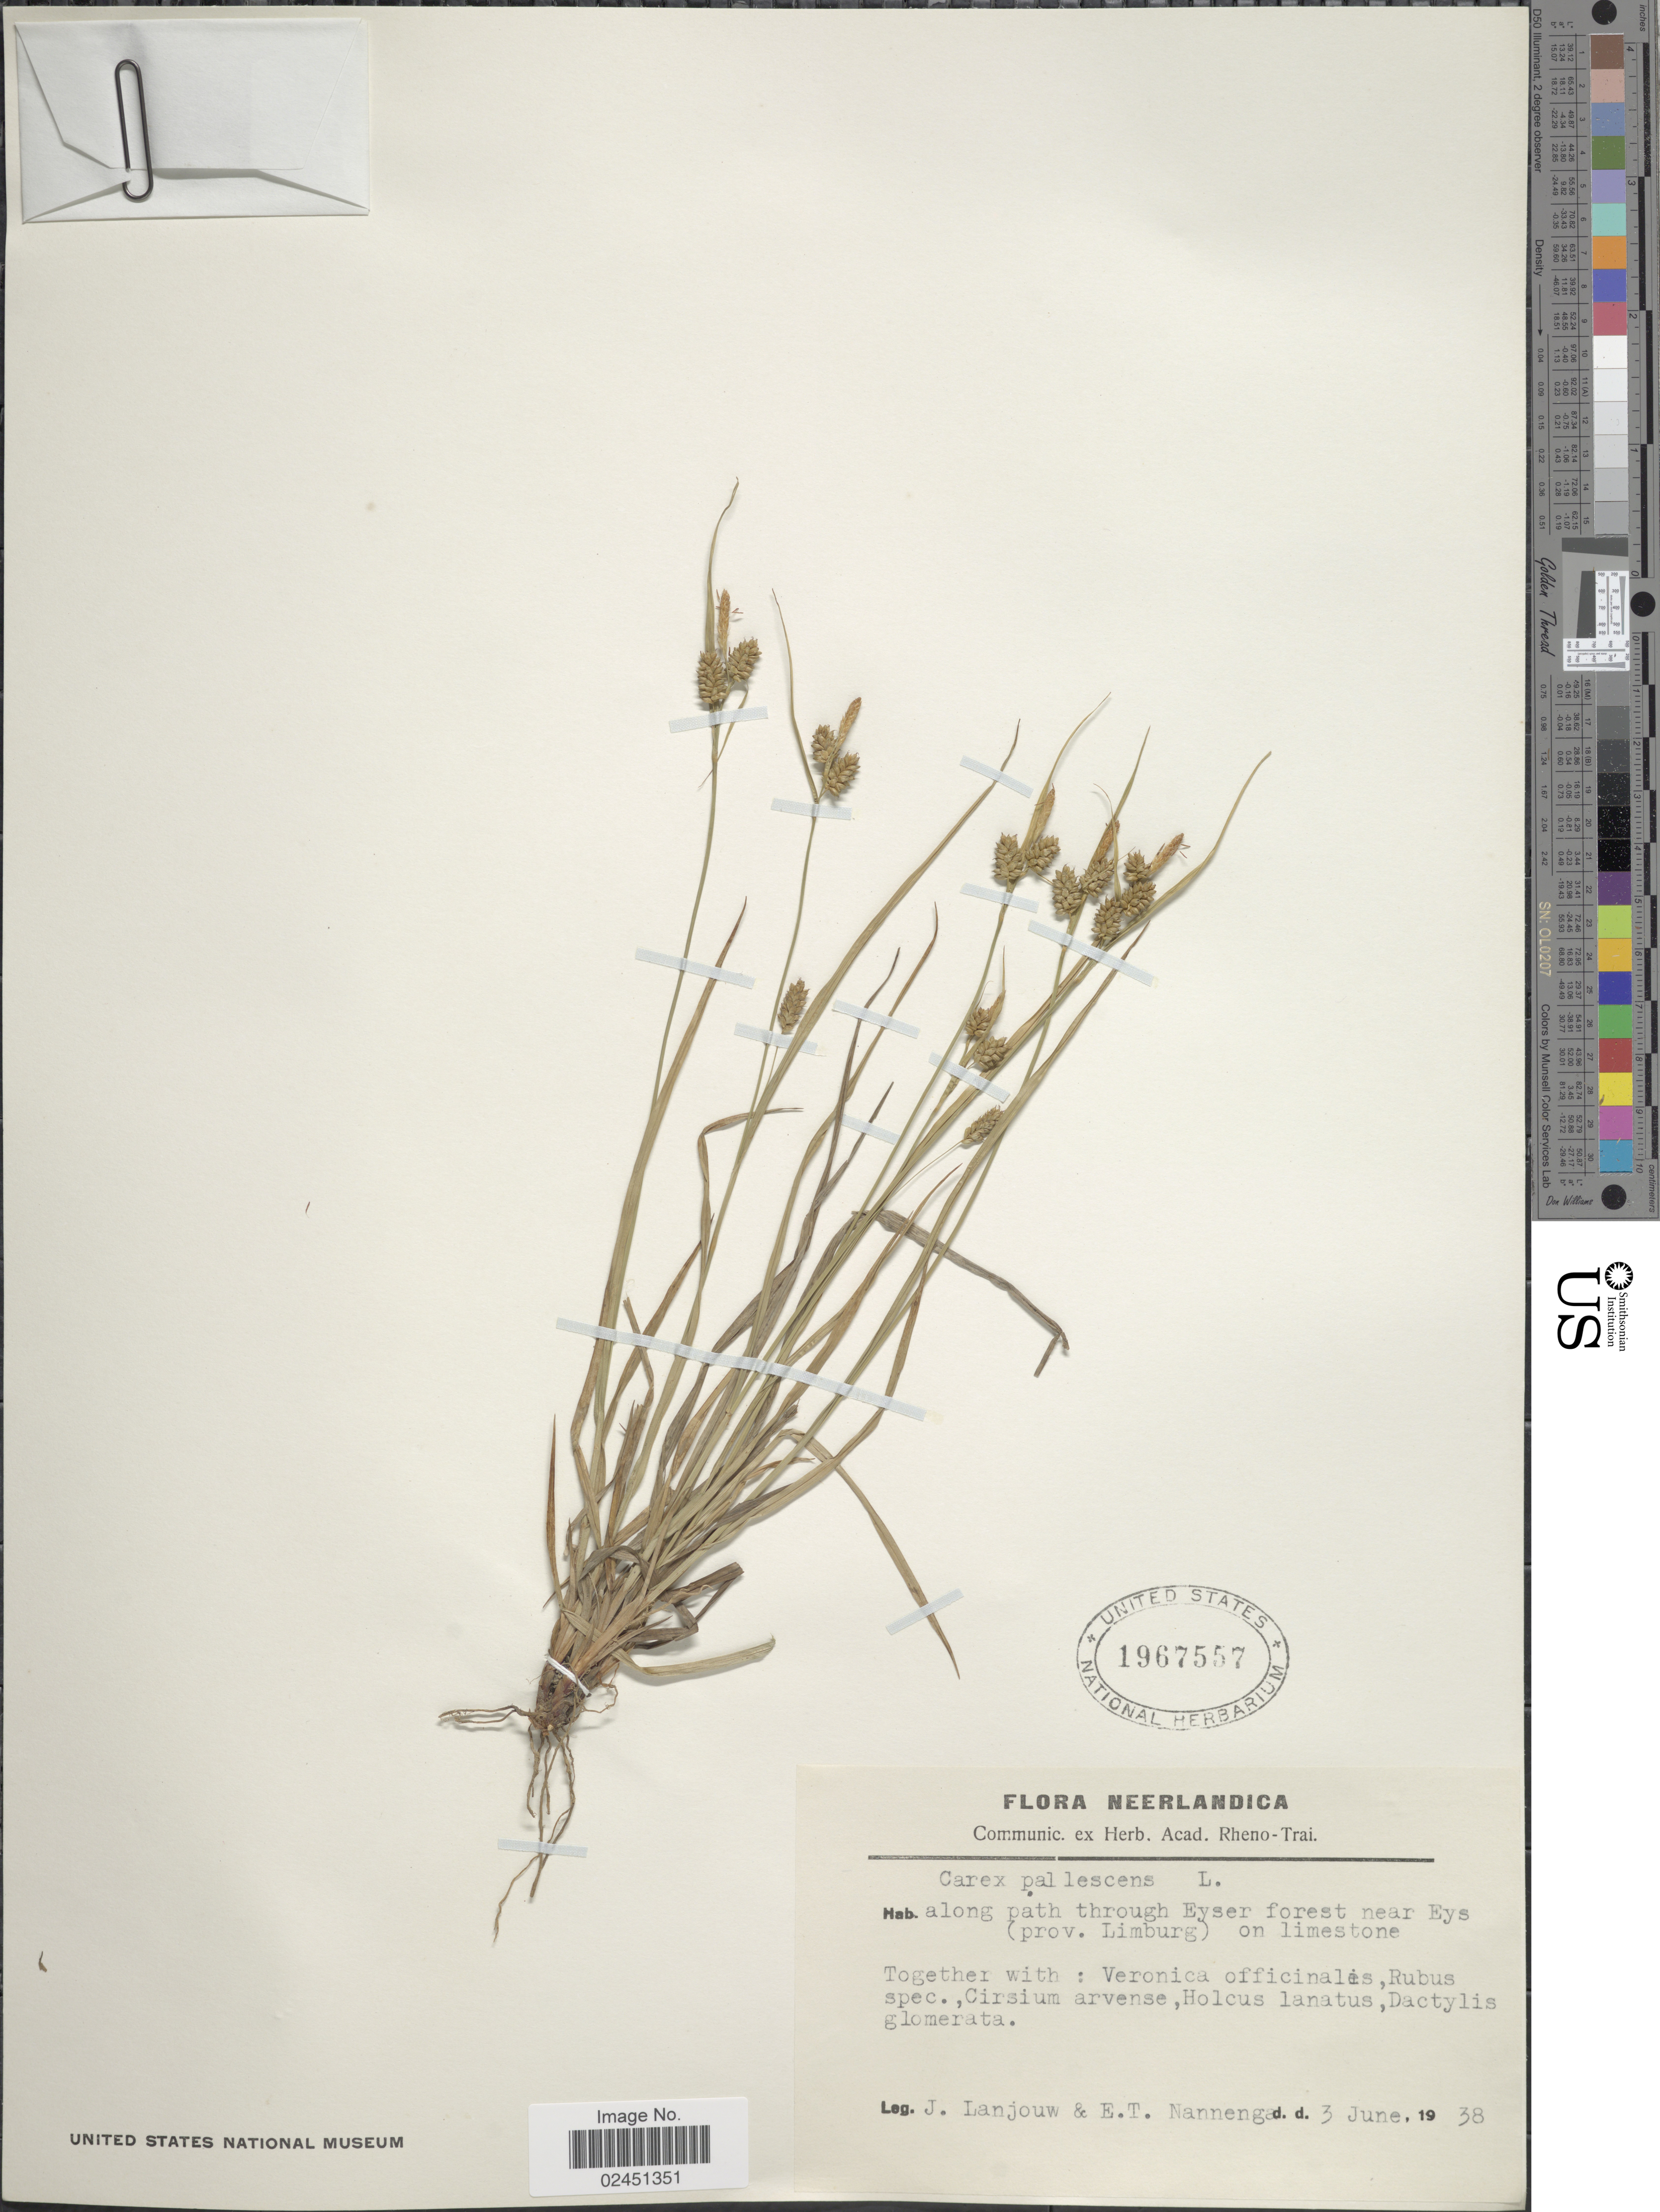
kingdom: Plantae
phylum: Tracheophyta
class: Liliopsida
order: Poales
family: Cyperaceae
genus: Carex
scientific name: Carex pallescens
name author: L.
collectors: J. Lanjouw & E. Nannenga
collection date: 1938-06-03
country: Netherlands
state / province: Limburg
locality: Along path through Eyser forest near Eys on limestone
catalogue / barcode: US 1967557